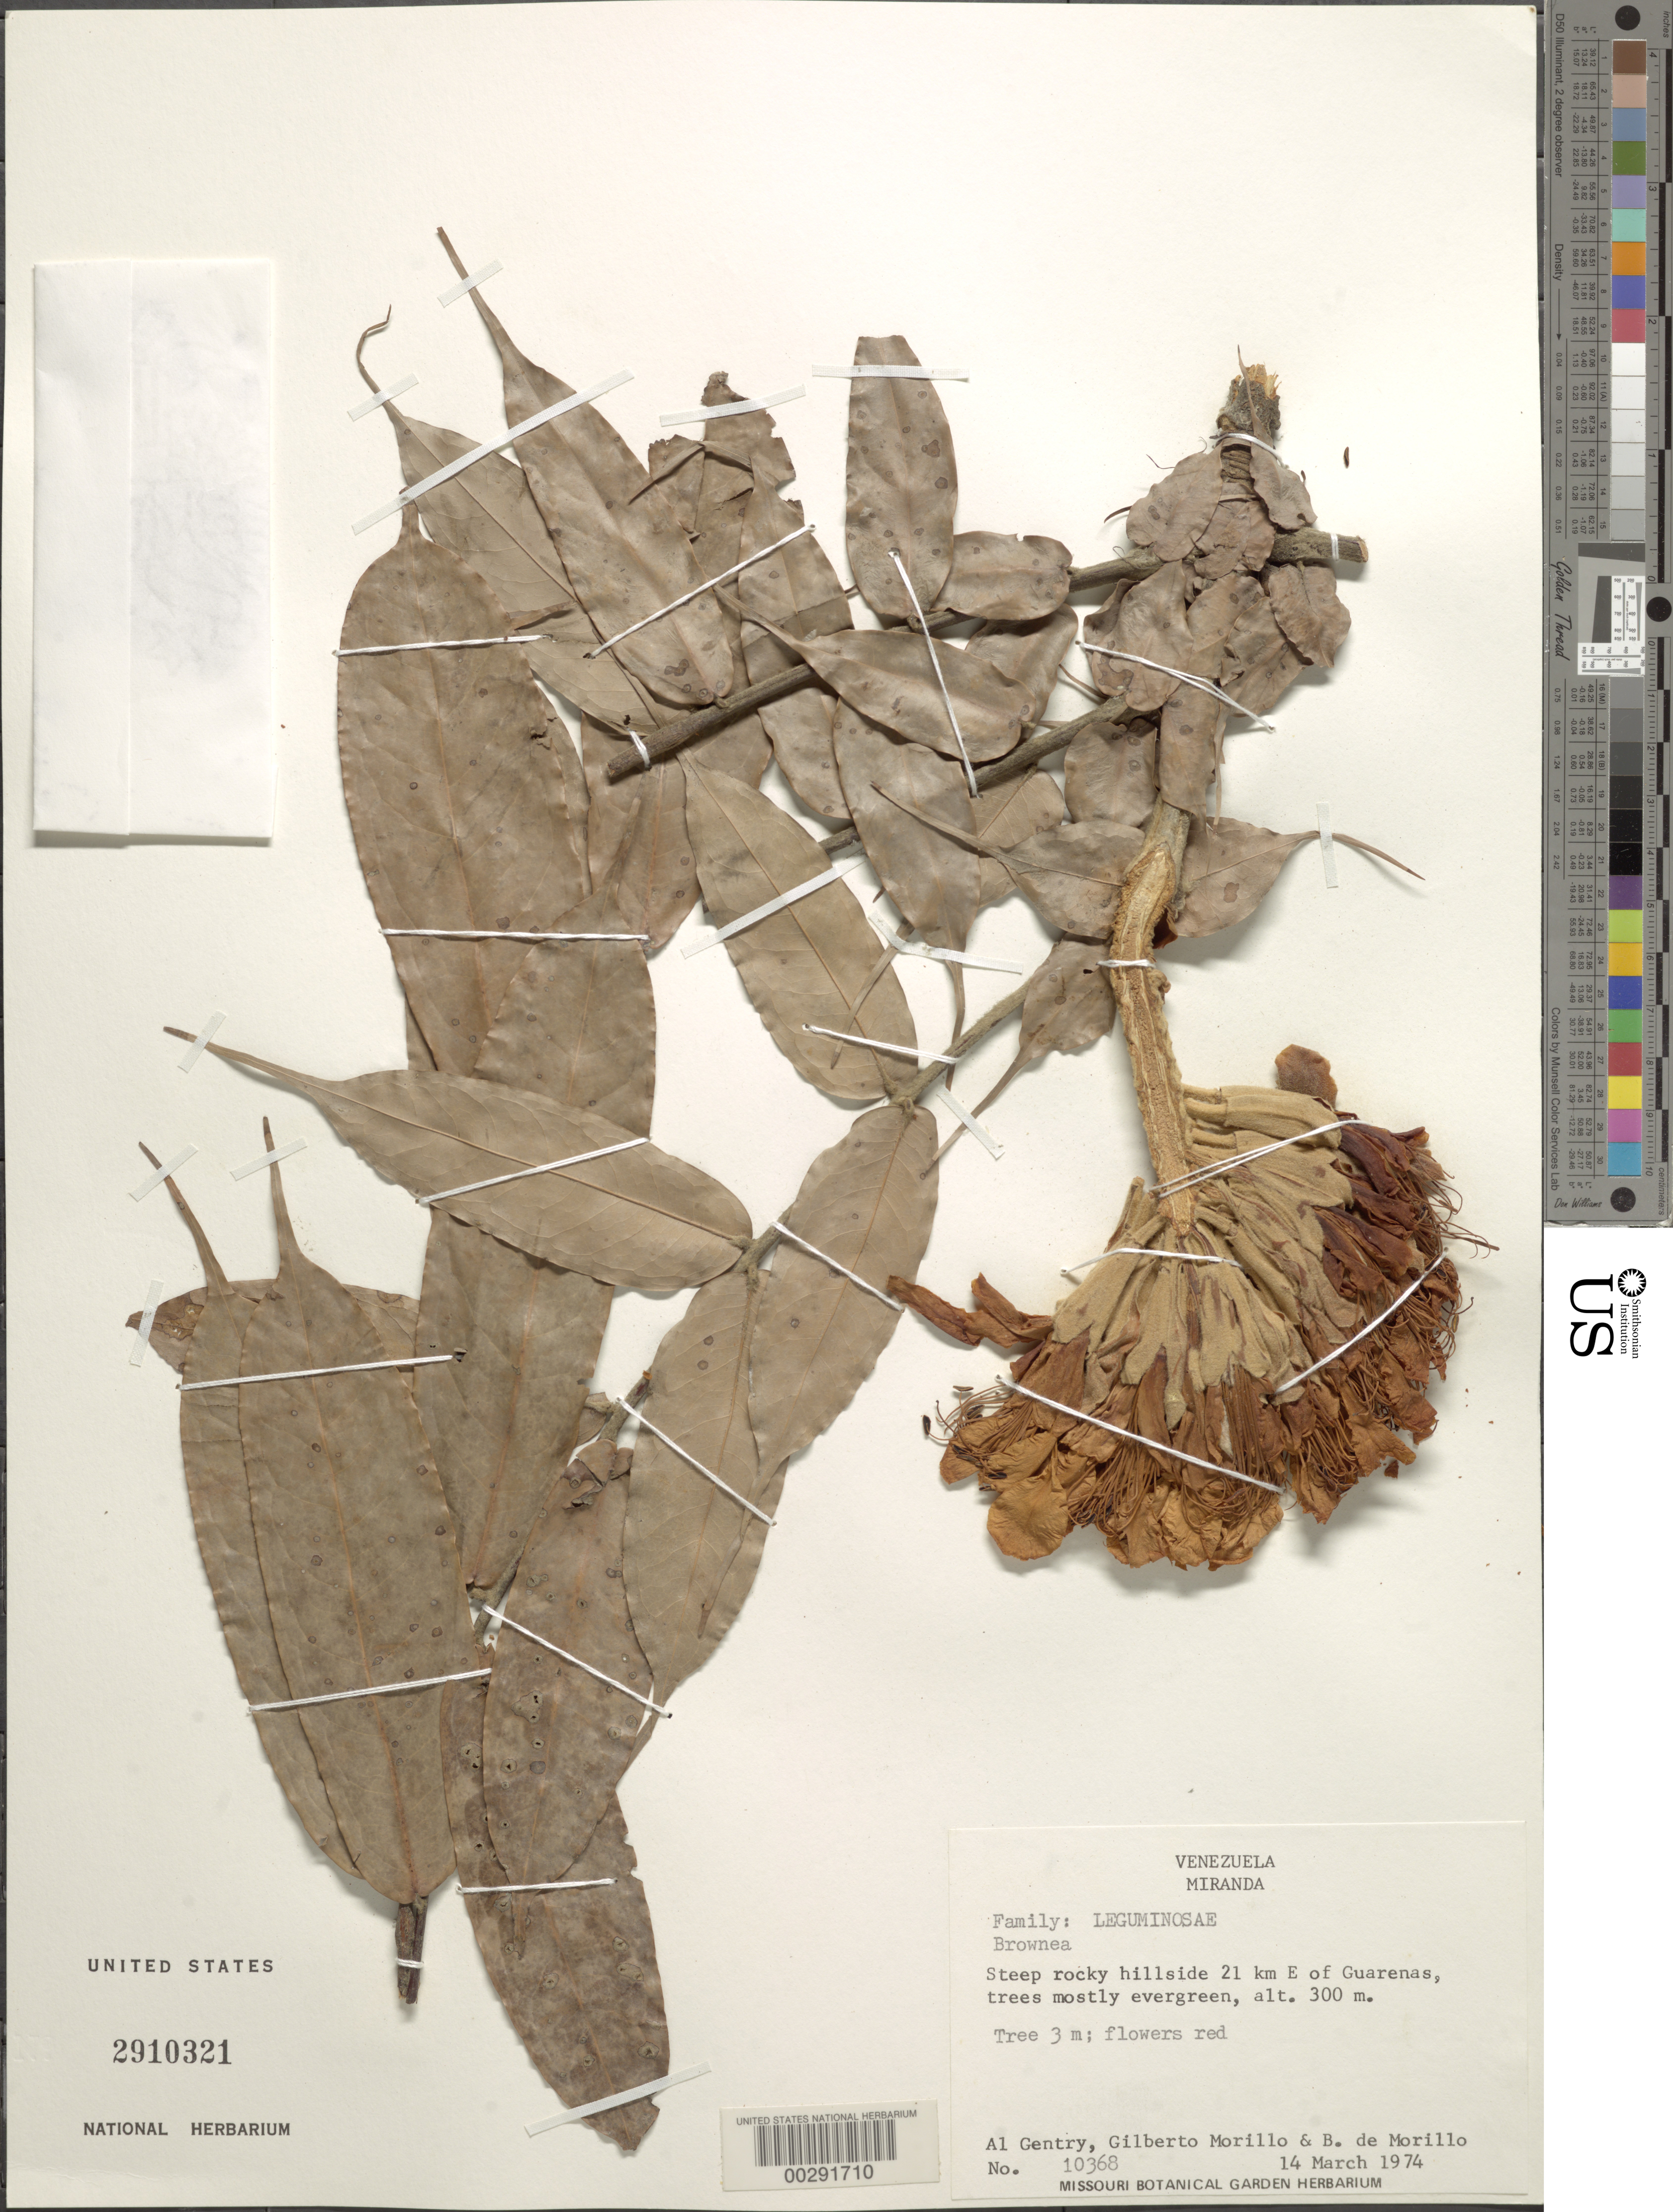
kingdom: Plantae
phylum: Tracheophyta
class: Magnoliopsida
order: Fabales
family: Fabaceae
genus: Brownea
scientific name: Brownea grandiceps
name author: Jacq.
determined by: Santos-Silva, J.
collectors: A. H. Gentry, G. N. Morillo & B. Morillo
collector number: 10368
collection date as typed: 14 Mar 1974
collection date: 1974-03-14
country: Venezuela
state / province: Miranda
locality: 21 km E of Guarenas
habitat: Steep rocky hillside; trees mostly evergreen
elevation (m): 300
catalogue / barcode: US 2910321